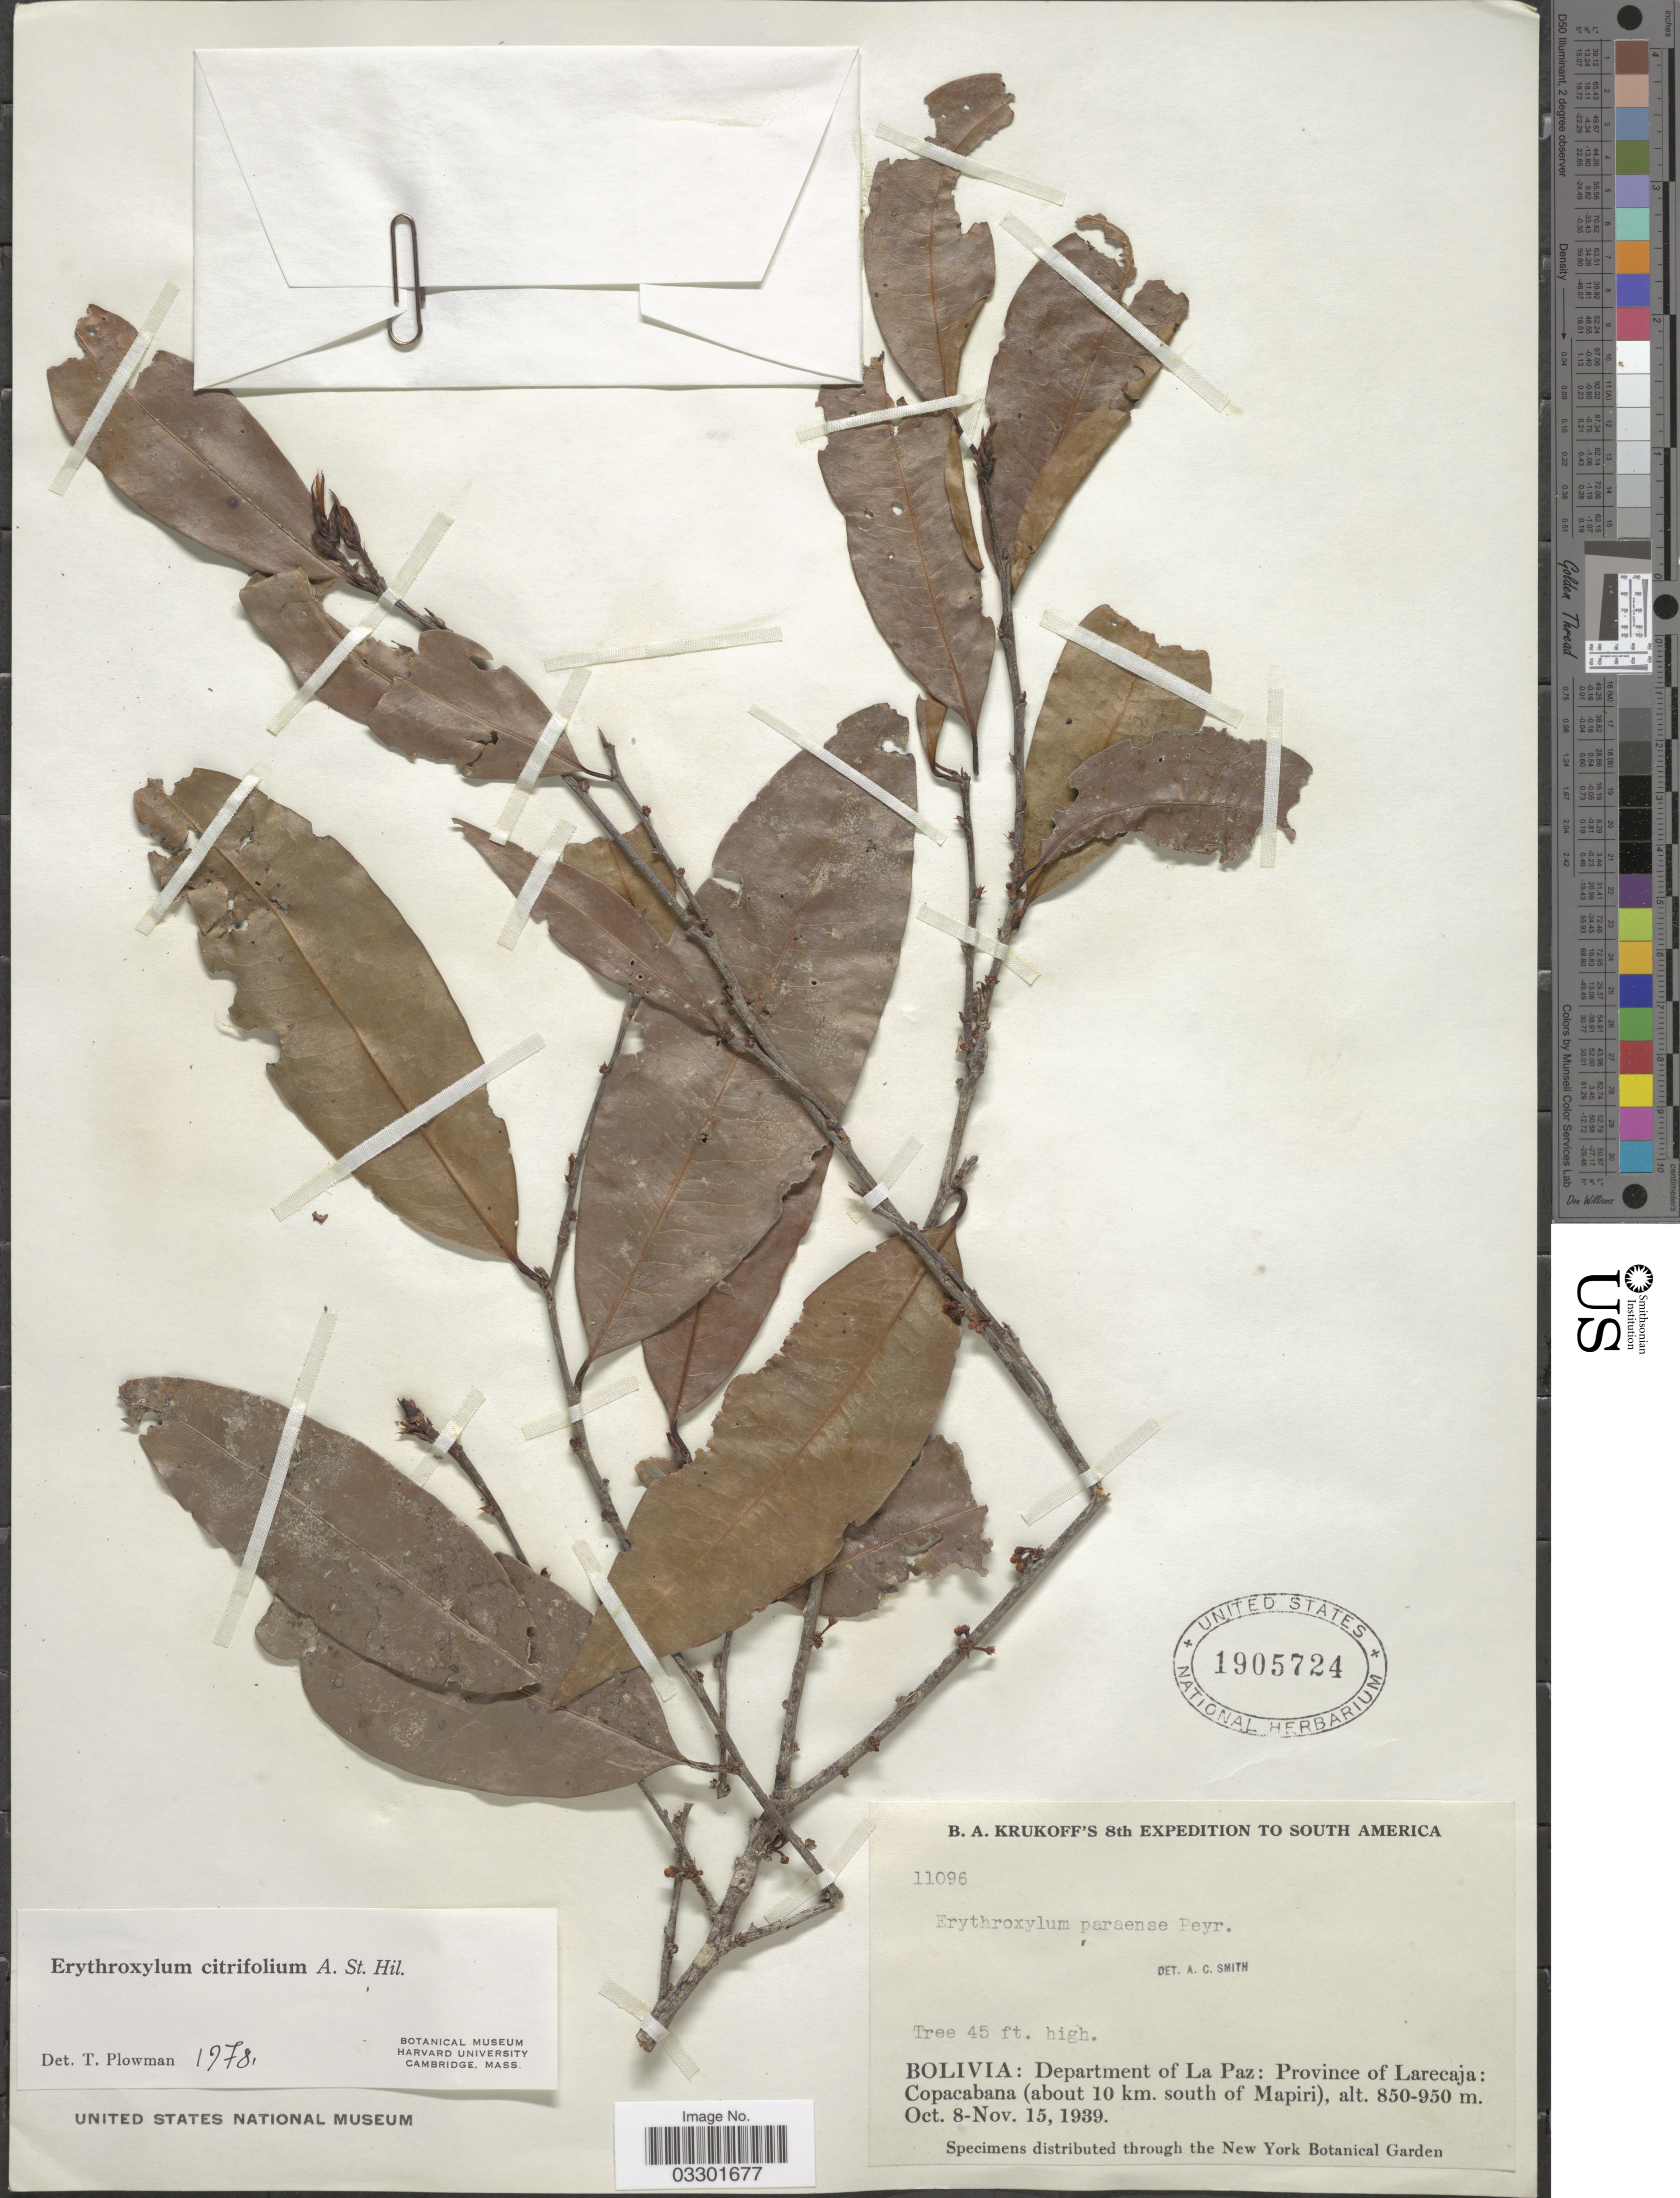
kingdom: Plantae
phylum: Tracheophyta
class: Magnoliopsida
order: Malpighiales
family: Erythroxylaceae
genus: Erythroxylum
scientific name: Erythroxylum citrifolium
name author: A. St.-Hil.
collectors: B. A. Krukoff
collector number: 11096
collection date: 1939-10-08/1939-11-15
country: Bolivia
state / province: La Paz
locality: Department of La Paz: Province of Larecaja: Copacabana (about 10 km. south of Mapiri).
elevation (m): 850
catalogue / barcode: US 1905724